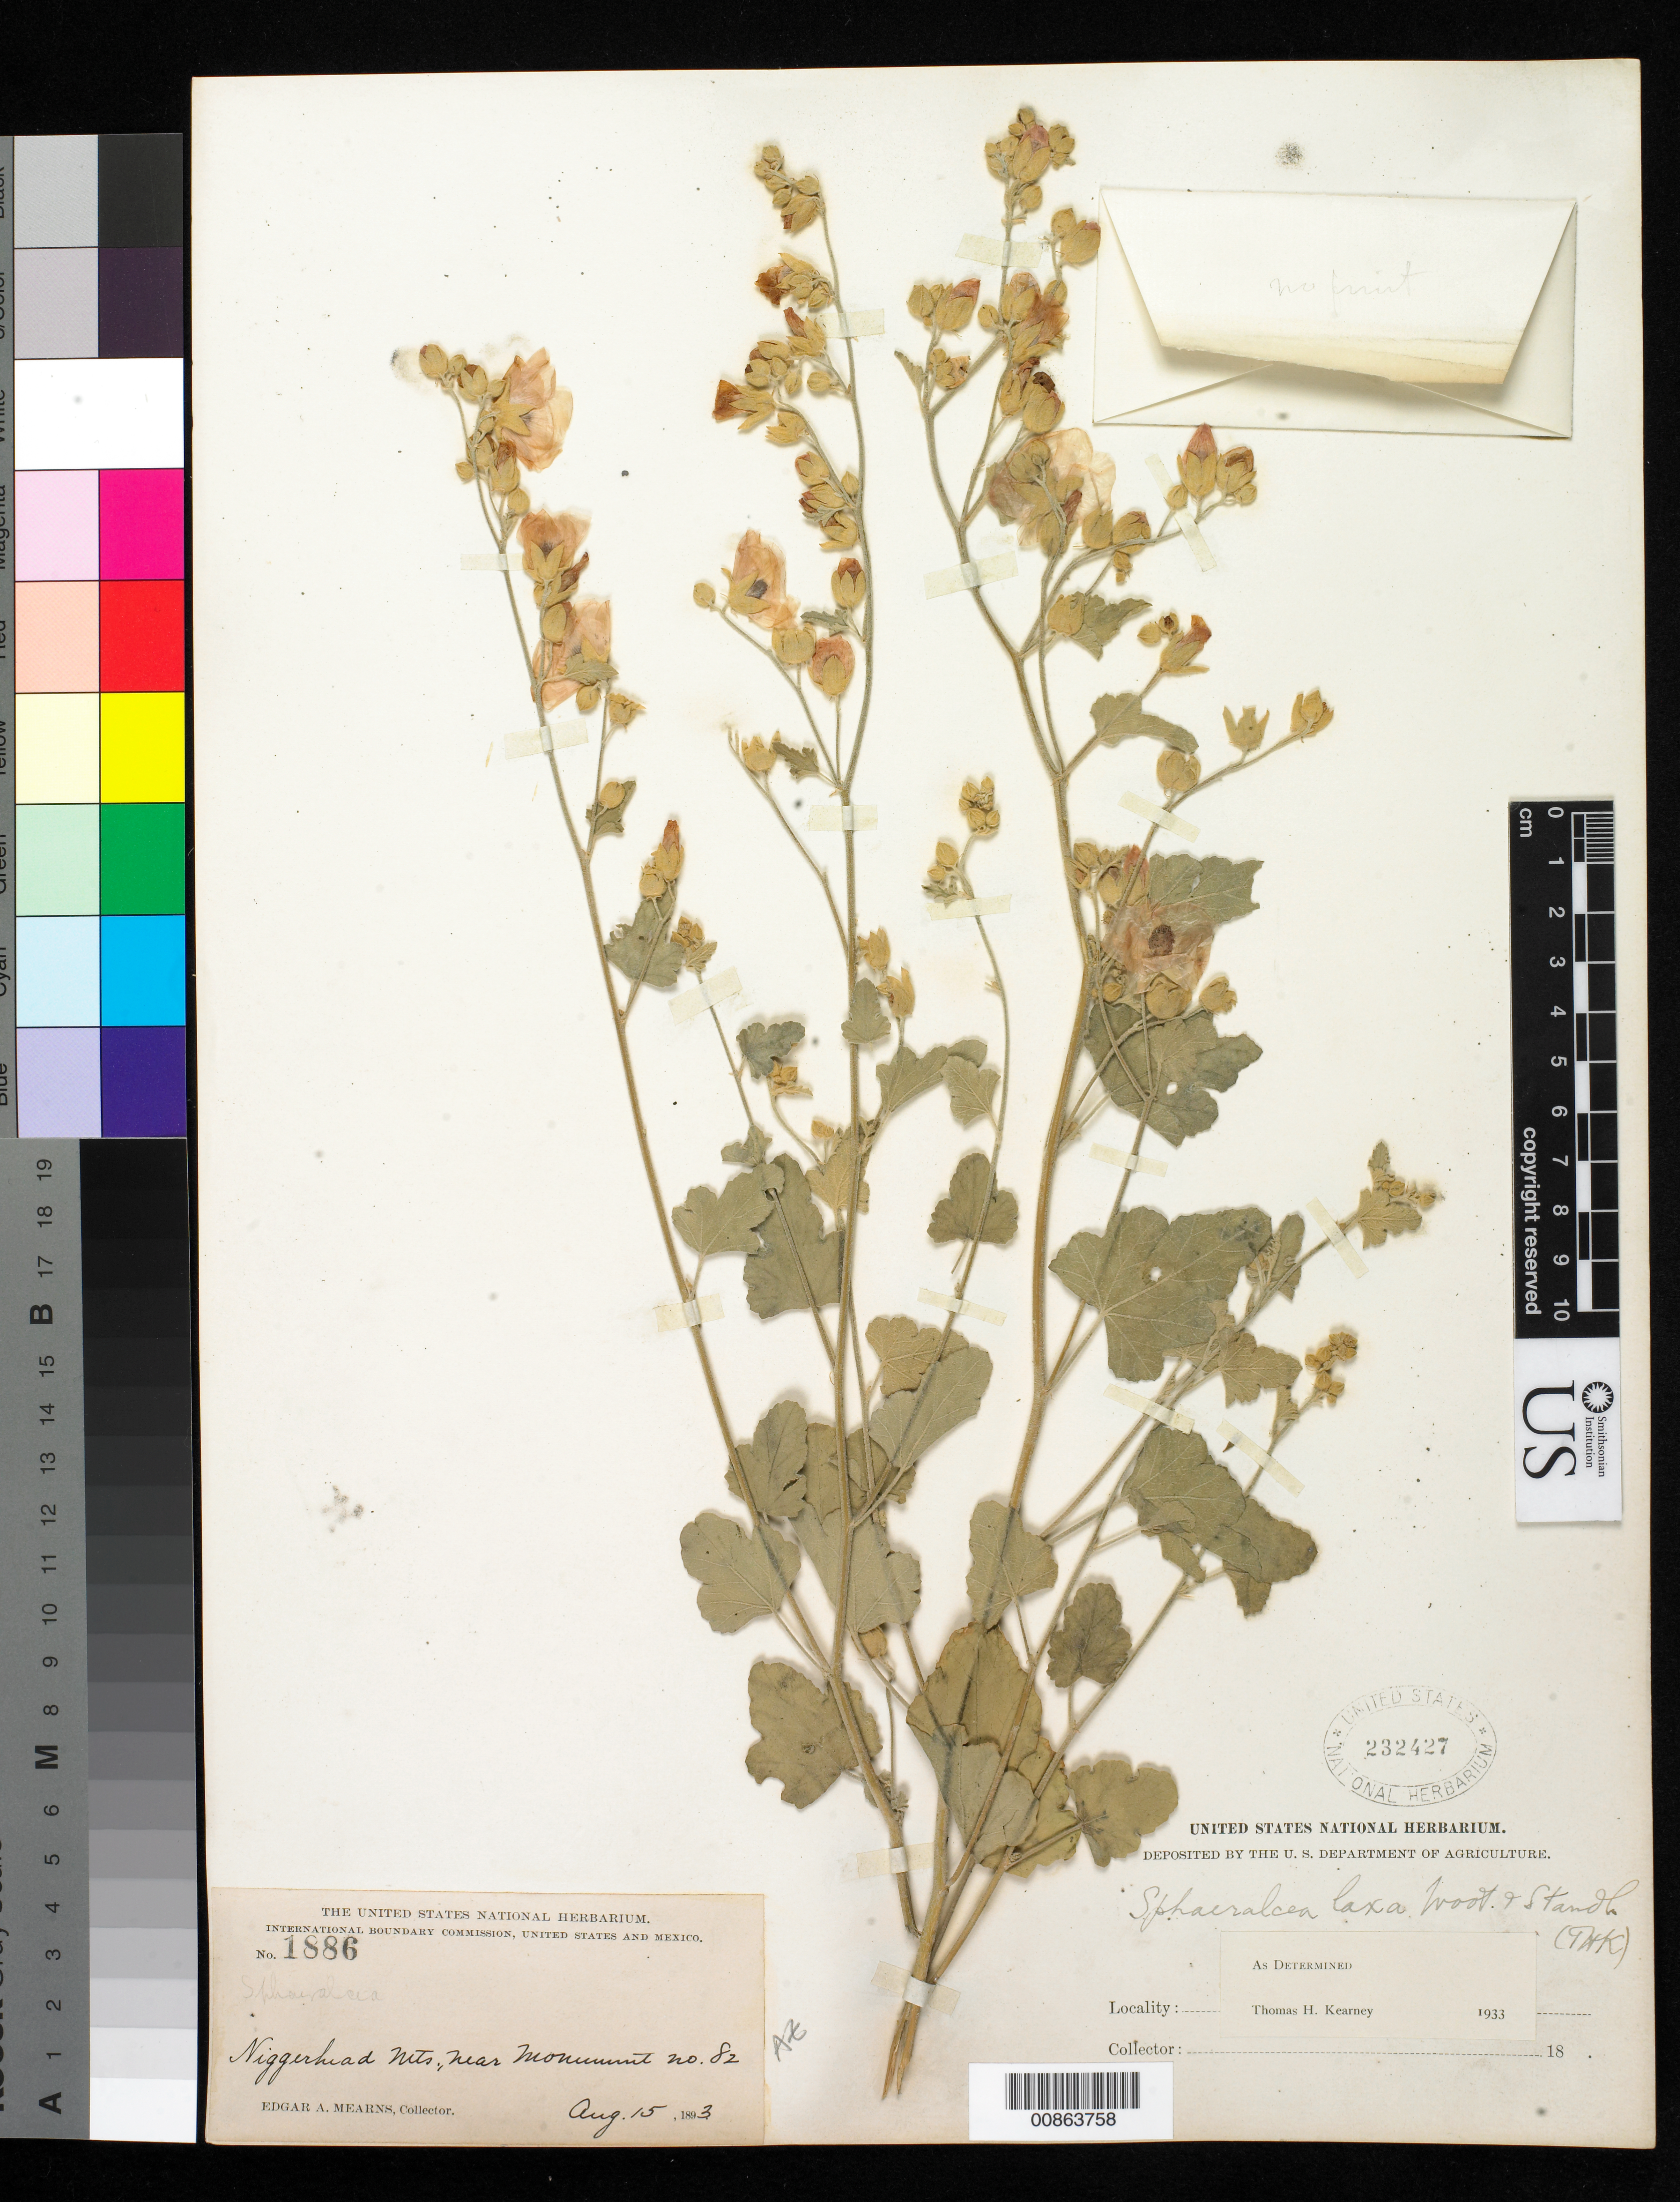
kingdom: Plantae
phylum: Tracheophyta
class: Magnoliopsida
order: Malvales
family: Malvaceae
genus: Sphaeralcea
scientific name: Sphaeralcea laxa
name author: Wooton & Standl.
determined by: Kearney, T. H.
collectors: E. A. Mearns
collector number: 1886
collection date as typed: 15 Aug 1893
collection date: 1893-08-15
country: United States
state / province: Arizona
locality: Niggerhead Mts., near Monument no. 82.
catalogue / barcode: US 232427